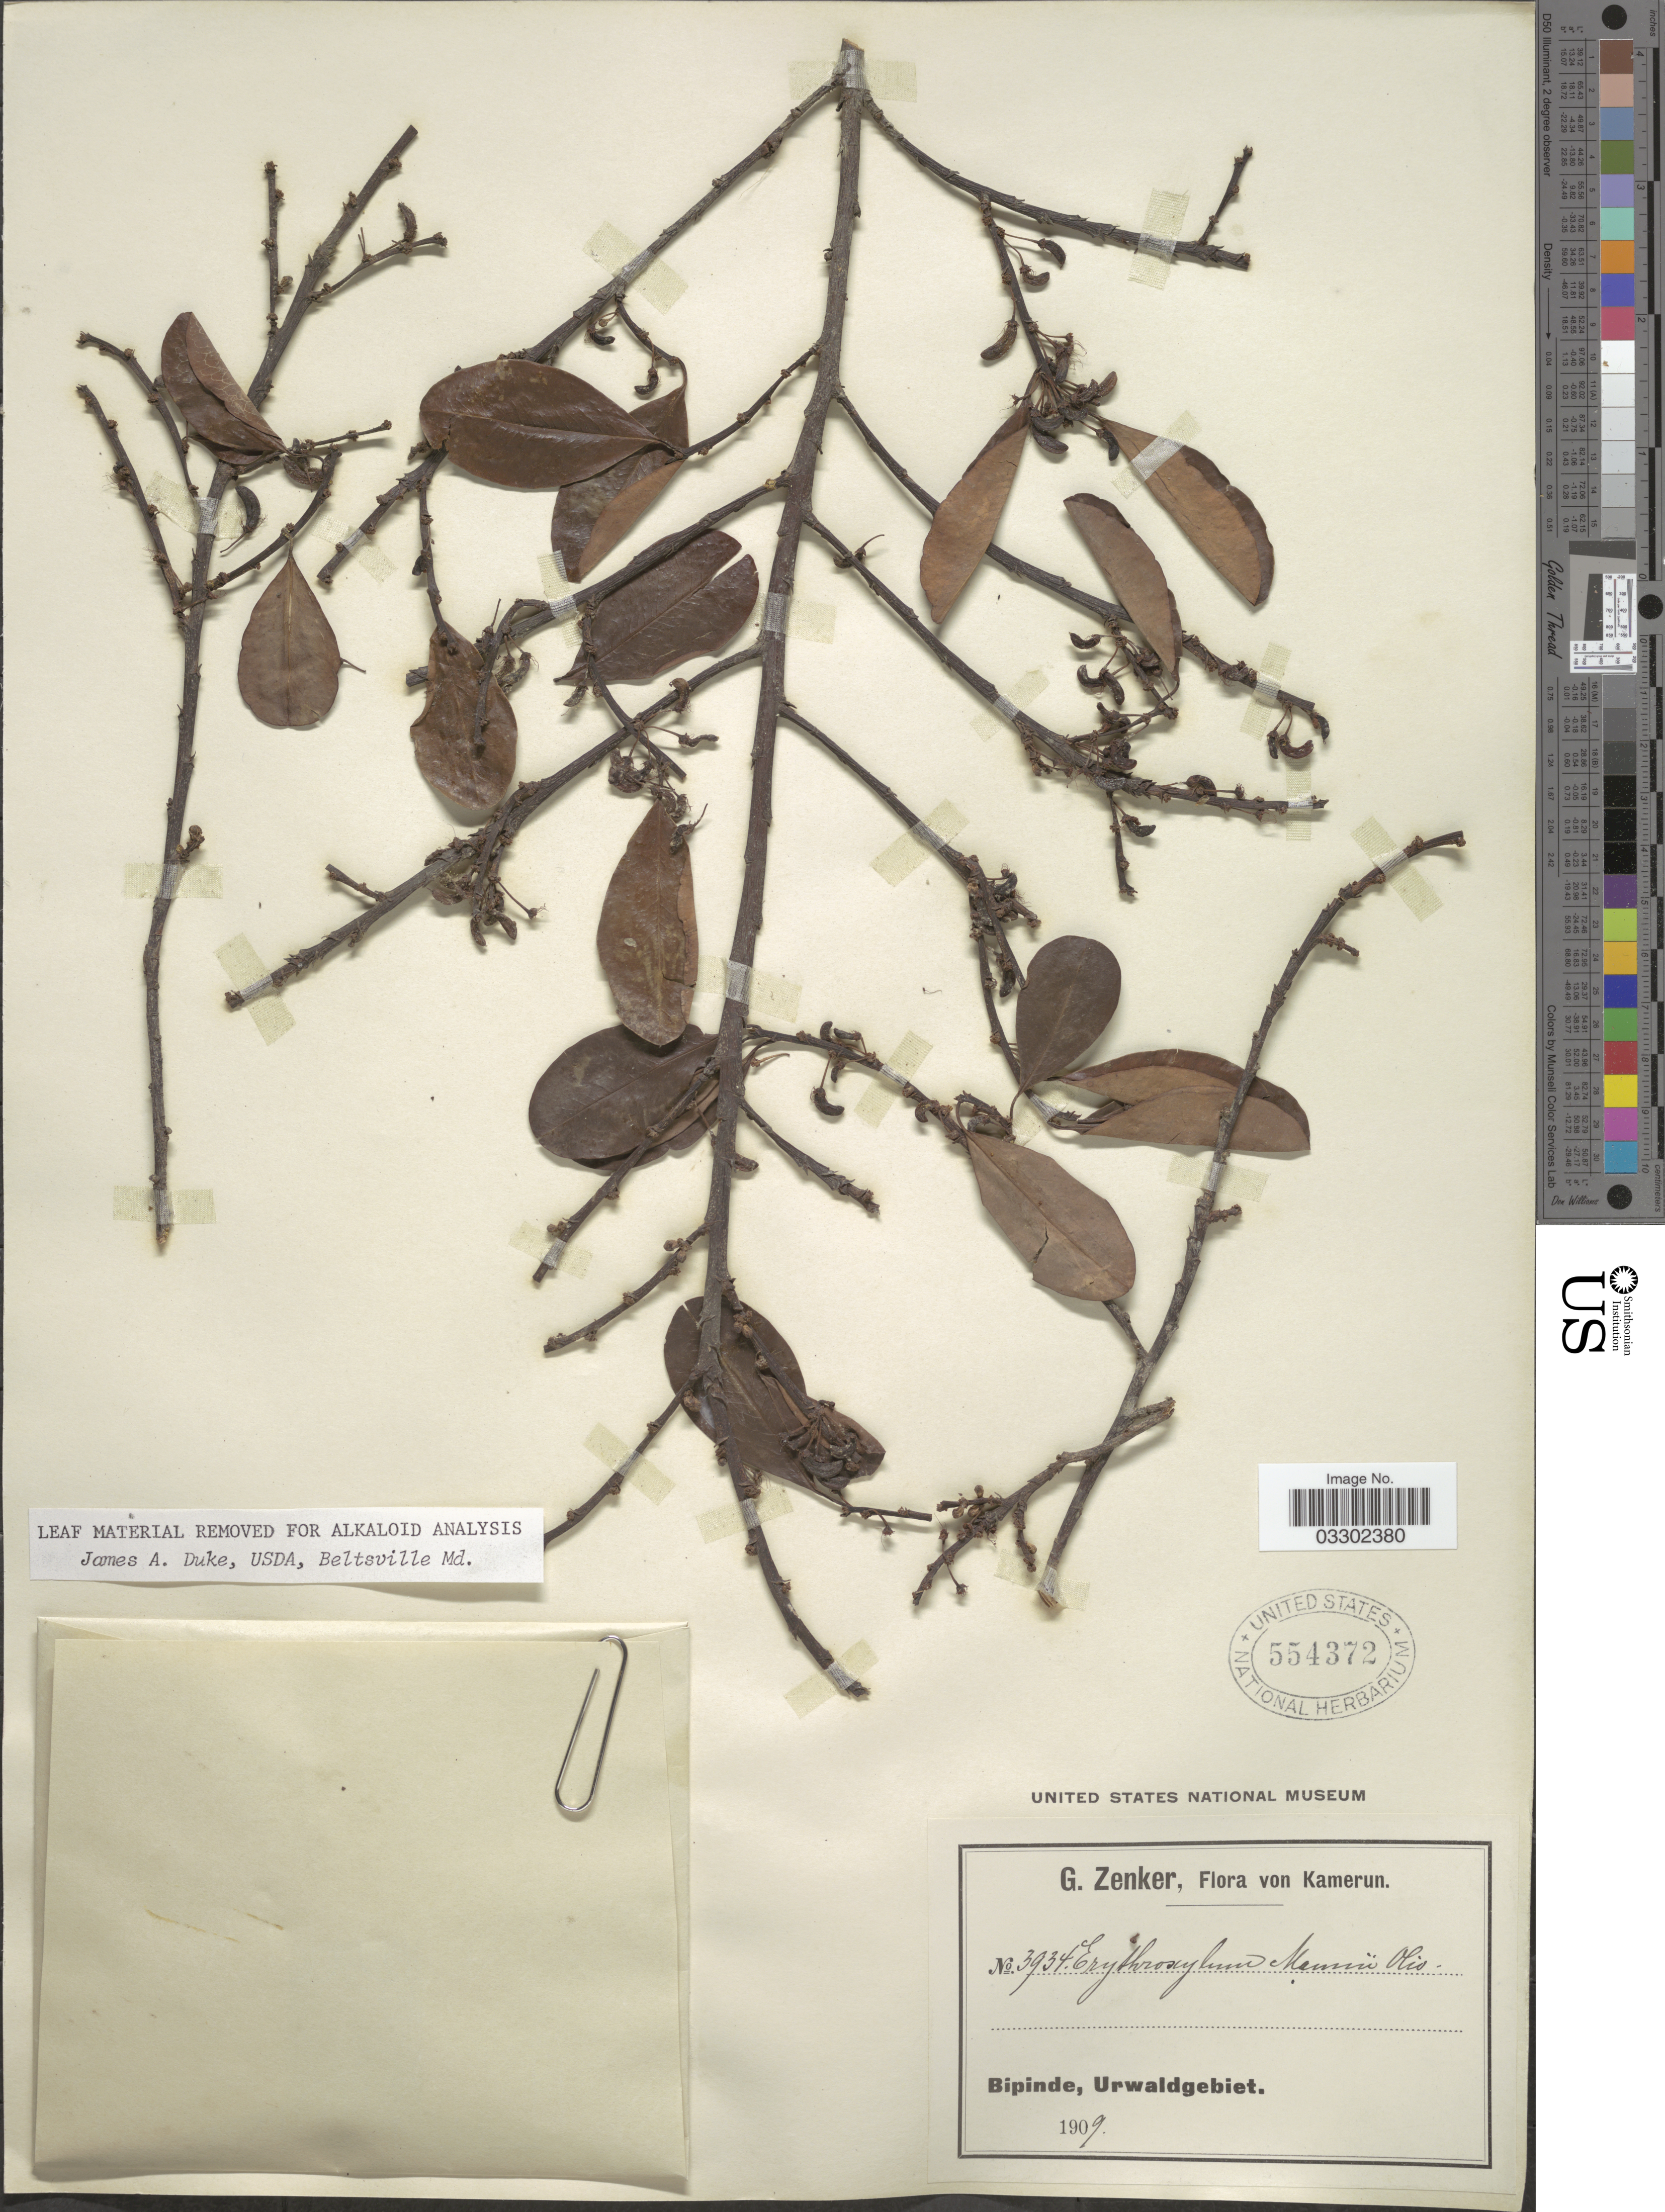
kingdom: Plantae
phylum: Tracheophyta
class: Magnoliopsida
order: Malpighiales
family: Erythroxylaceae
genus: Erythroxylum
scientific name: Erythroxylum mannii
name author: Oliv.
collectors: G. A. Zenker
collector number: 3934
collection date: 1909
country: Cameroon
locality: Kamerun. Bipinde, Urwaldgebiet.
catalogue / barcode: US 554372